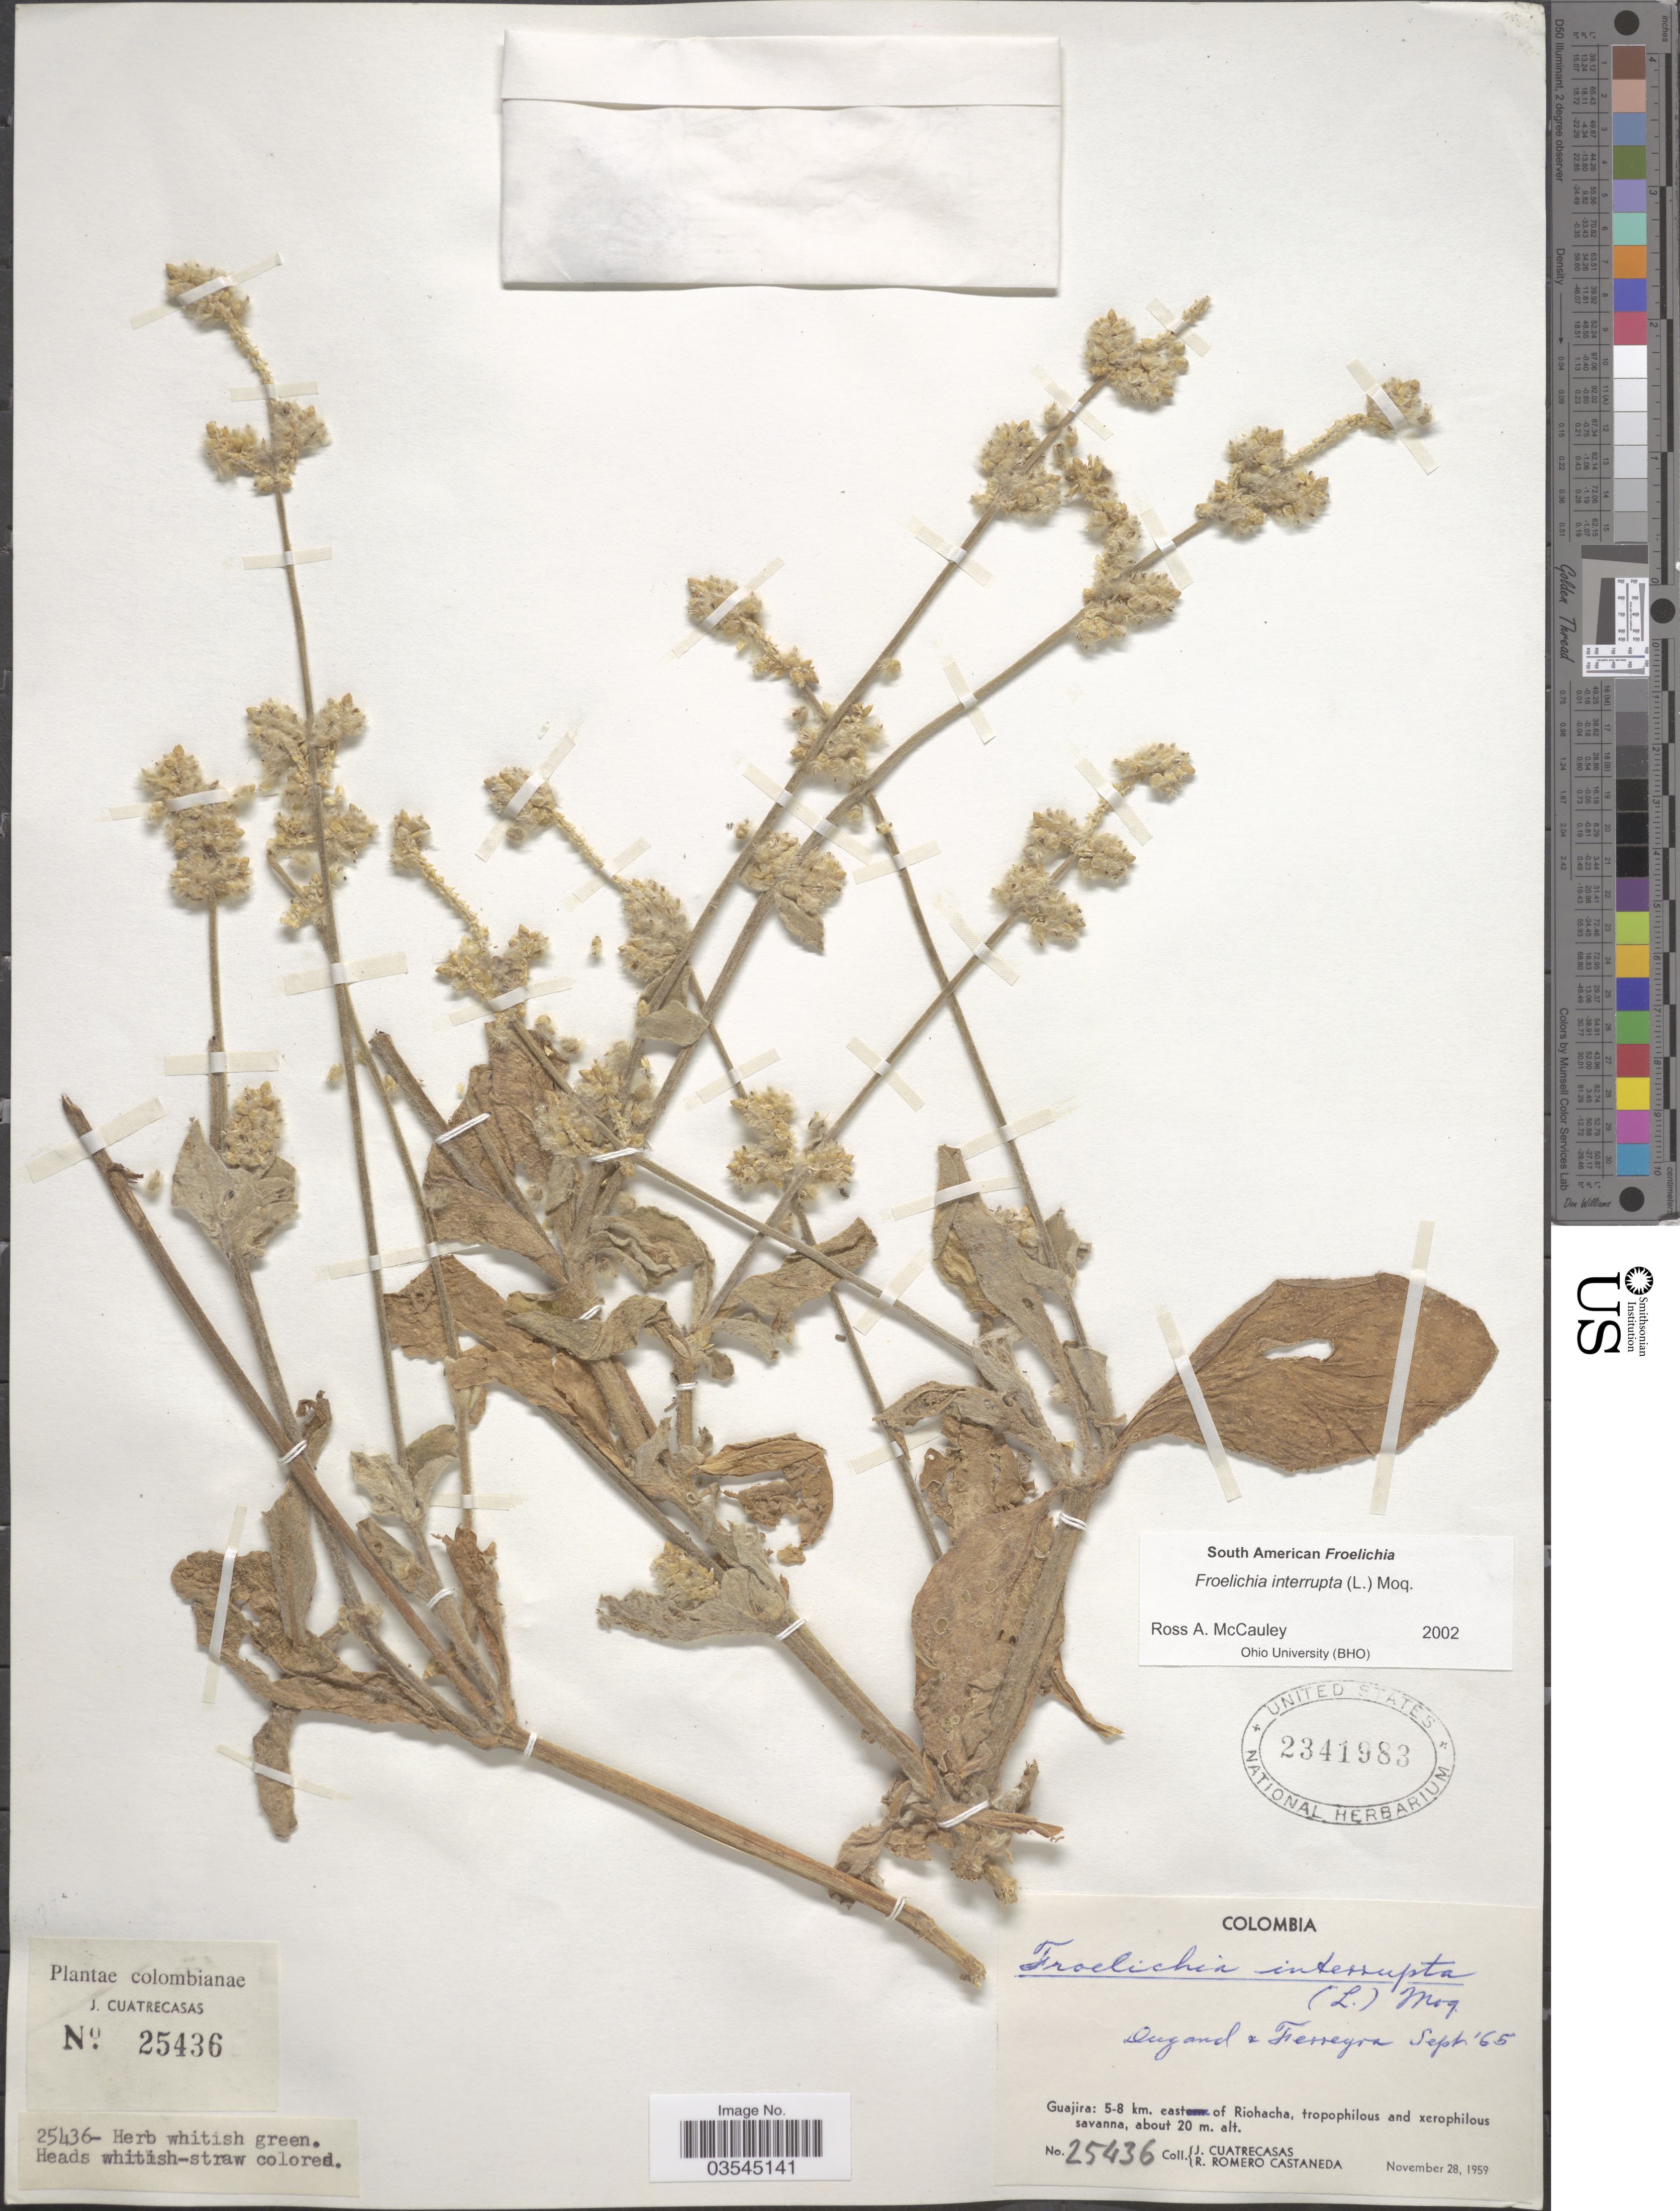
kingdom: Plantae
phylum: Tracheophyta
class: Magnoliopsida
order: Caryophyllales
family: Amaranthaceae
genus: Froelichia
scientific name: Froelichia interrupta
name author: (L.) Moq.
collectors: J. Cuatrecasas & R. Romero Castañeda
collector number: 25436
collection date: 1959-11-28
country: Colombia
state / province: La Guajira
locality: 5-8 km. east of Riohacha.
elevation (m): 20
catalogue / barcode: US 2341983